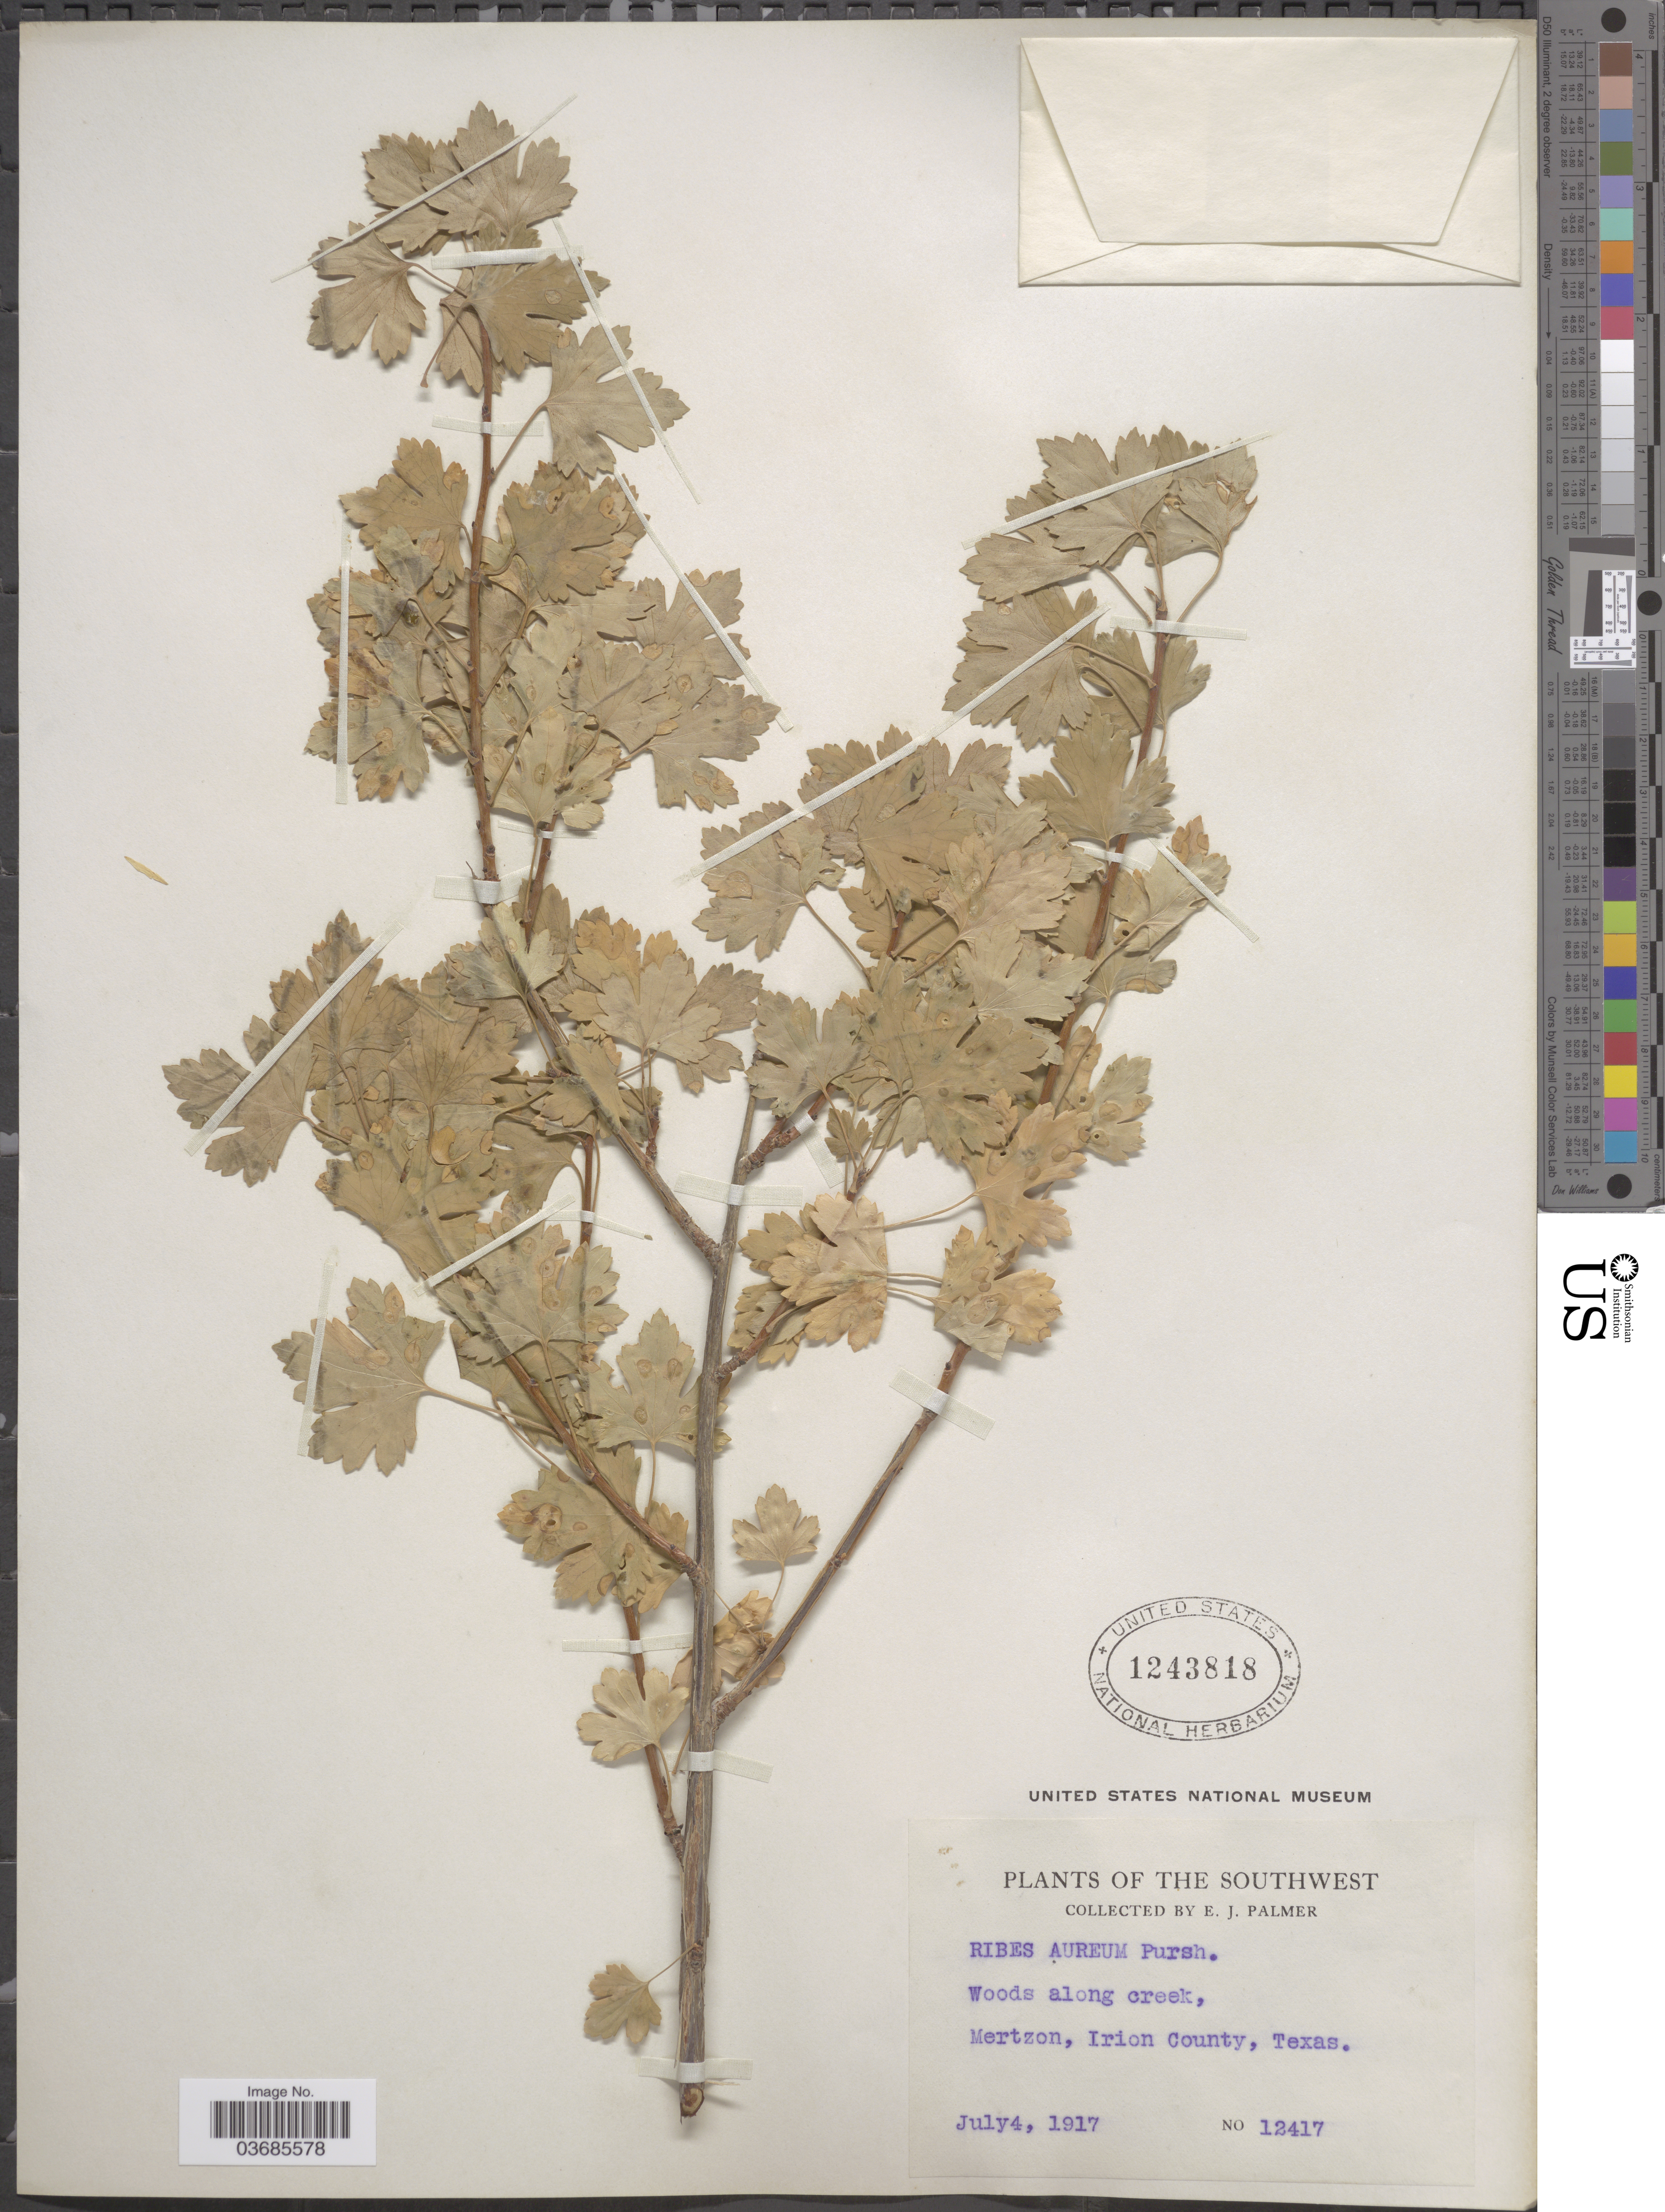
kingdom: Plantae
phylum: Tracheophyta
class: Magnoliopsida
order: Saxifragales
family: Grossulariaceae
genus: Ribes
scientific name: Ribes aureum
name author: Pursh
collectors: E. J. Palmer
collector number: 12417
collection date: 1917-07-04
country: United States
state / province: Oklahoma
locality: The Southwest. Woods along creek, Mertzon, Irion County.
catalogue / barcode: US 1243818